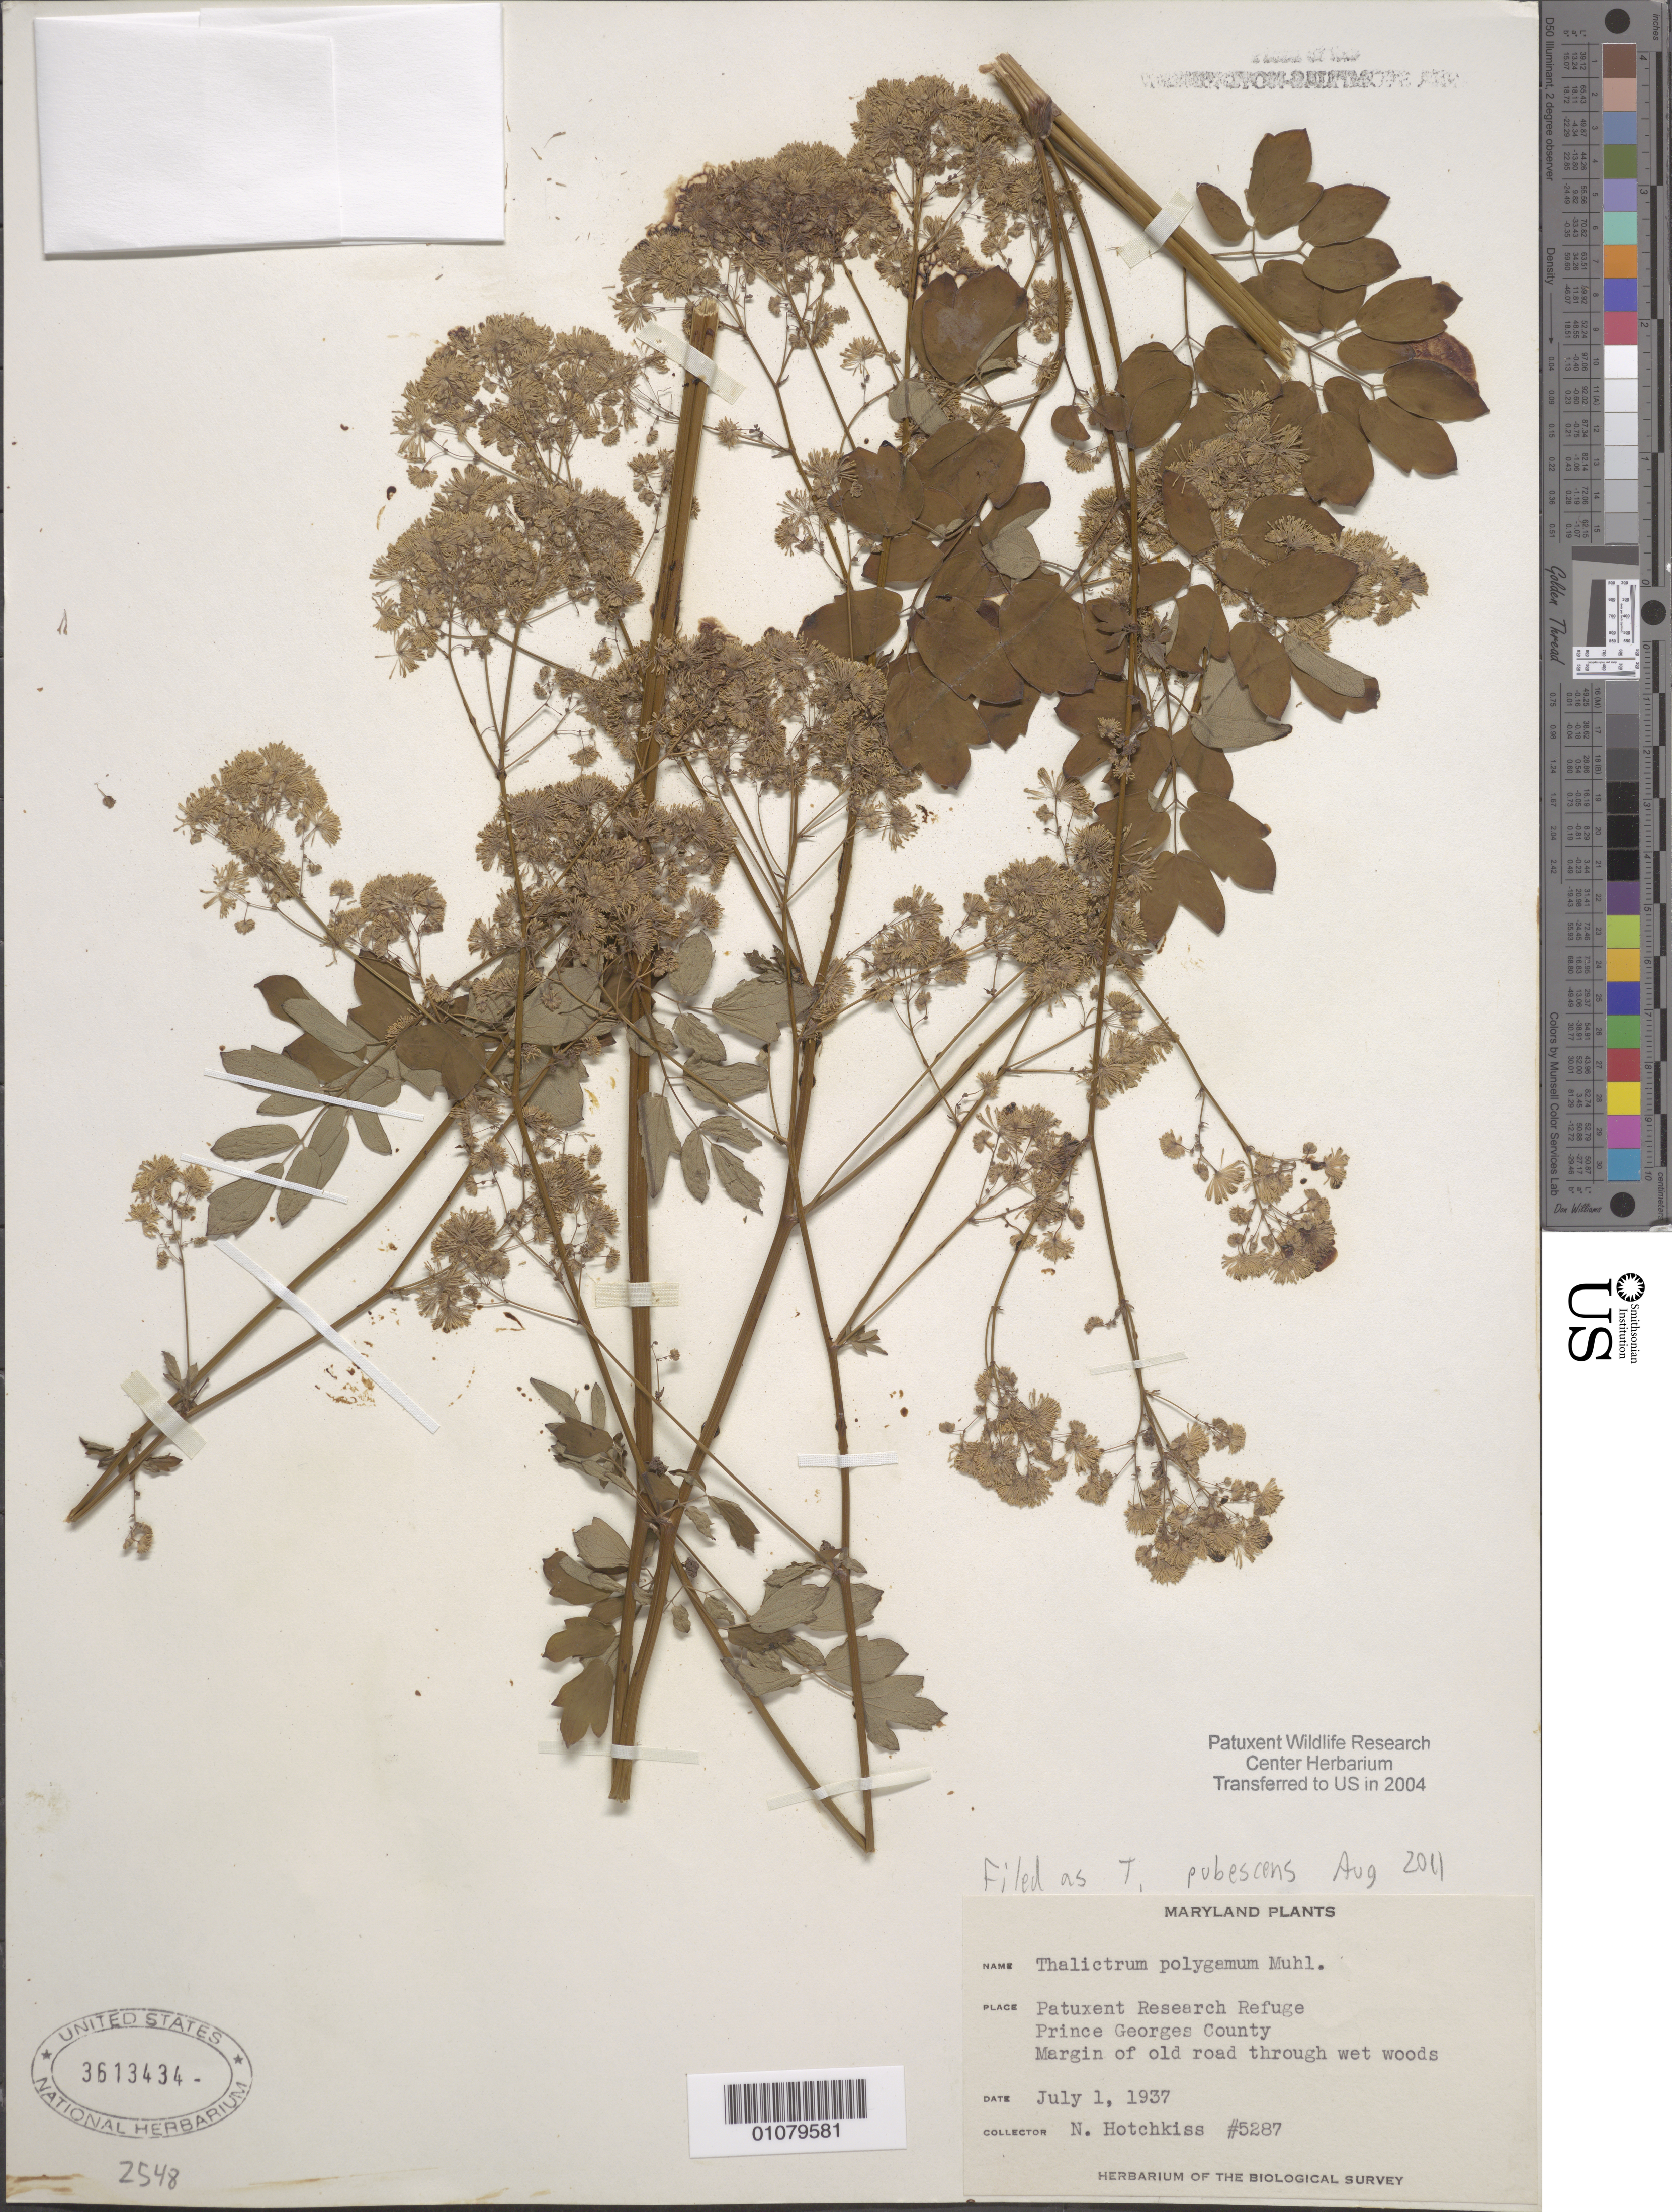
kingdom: Plantae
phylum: Tracheophyta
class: Magnoliopsida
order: Ranunculales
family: Ranunculaceae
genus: Thalictrum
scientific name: Thalictrum pubescens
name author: Pursh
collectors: N. Hotchkiss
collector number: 5287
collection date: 1937-07-01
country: United States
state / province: Maryland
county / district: Prince George's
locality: Patuxent Wildlife Refuge.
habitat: Margin of old road through wet woods.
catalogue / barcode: US 3613434